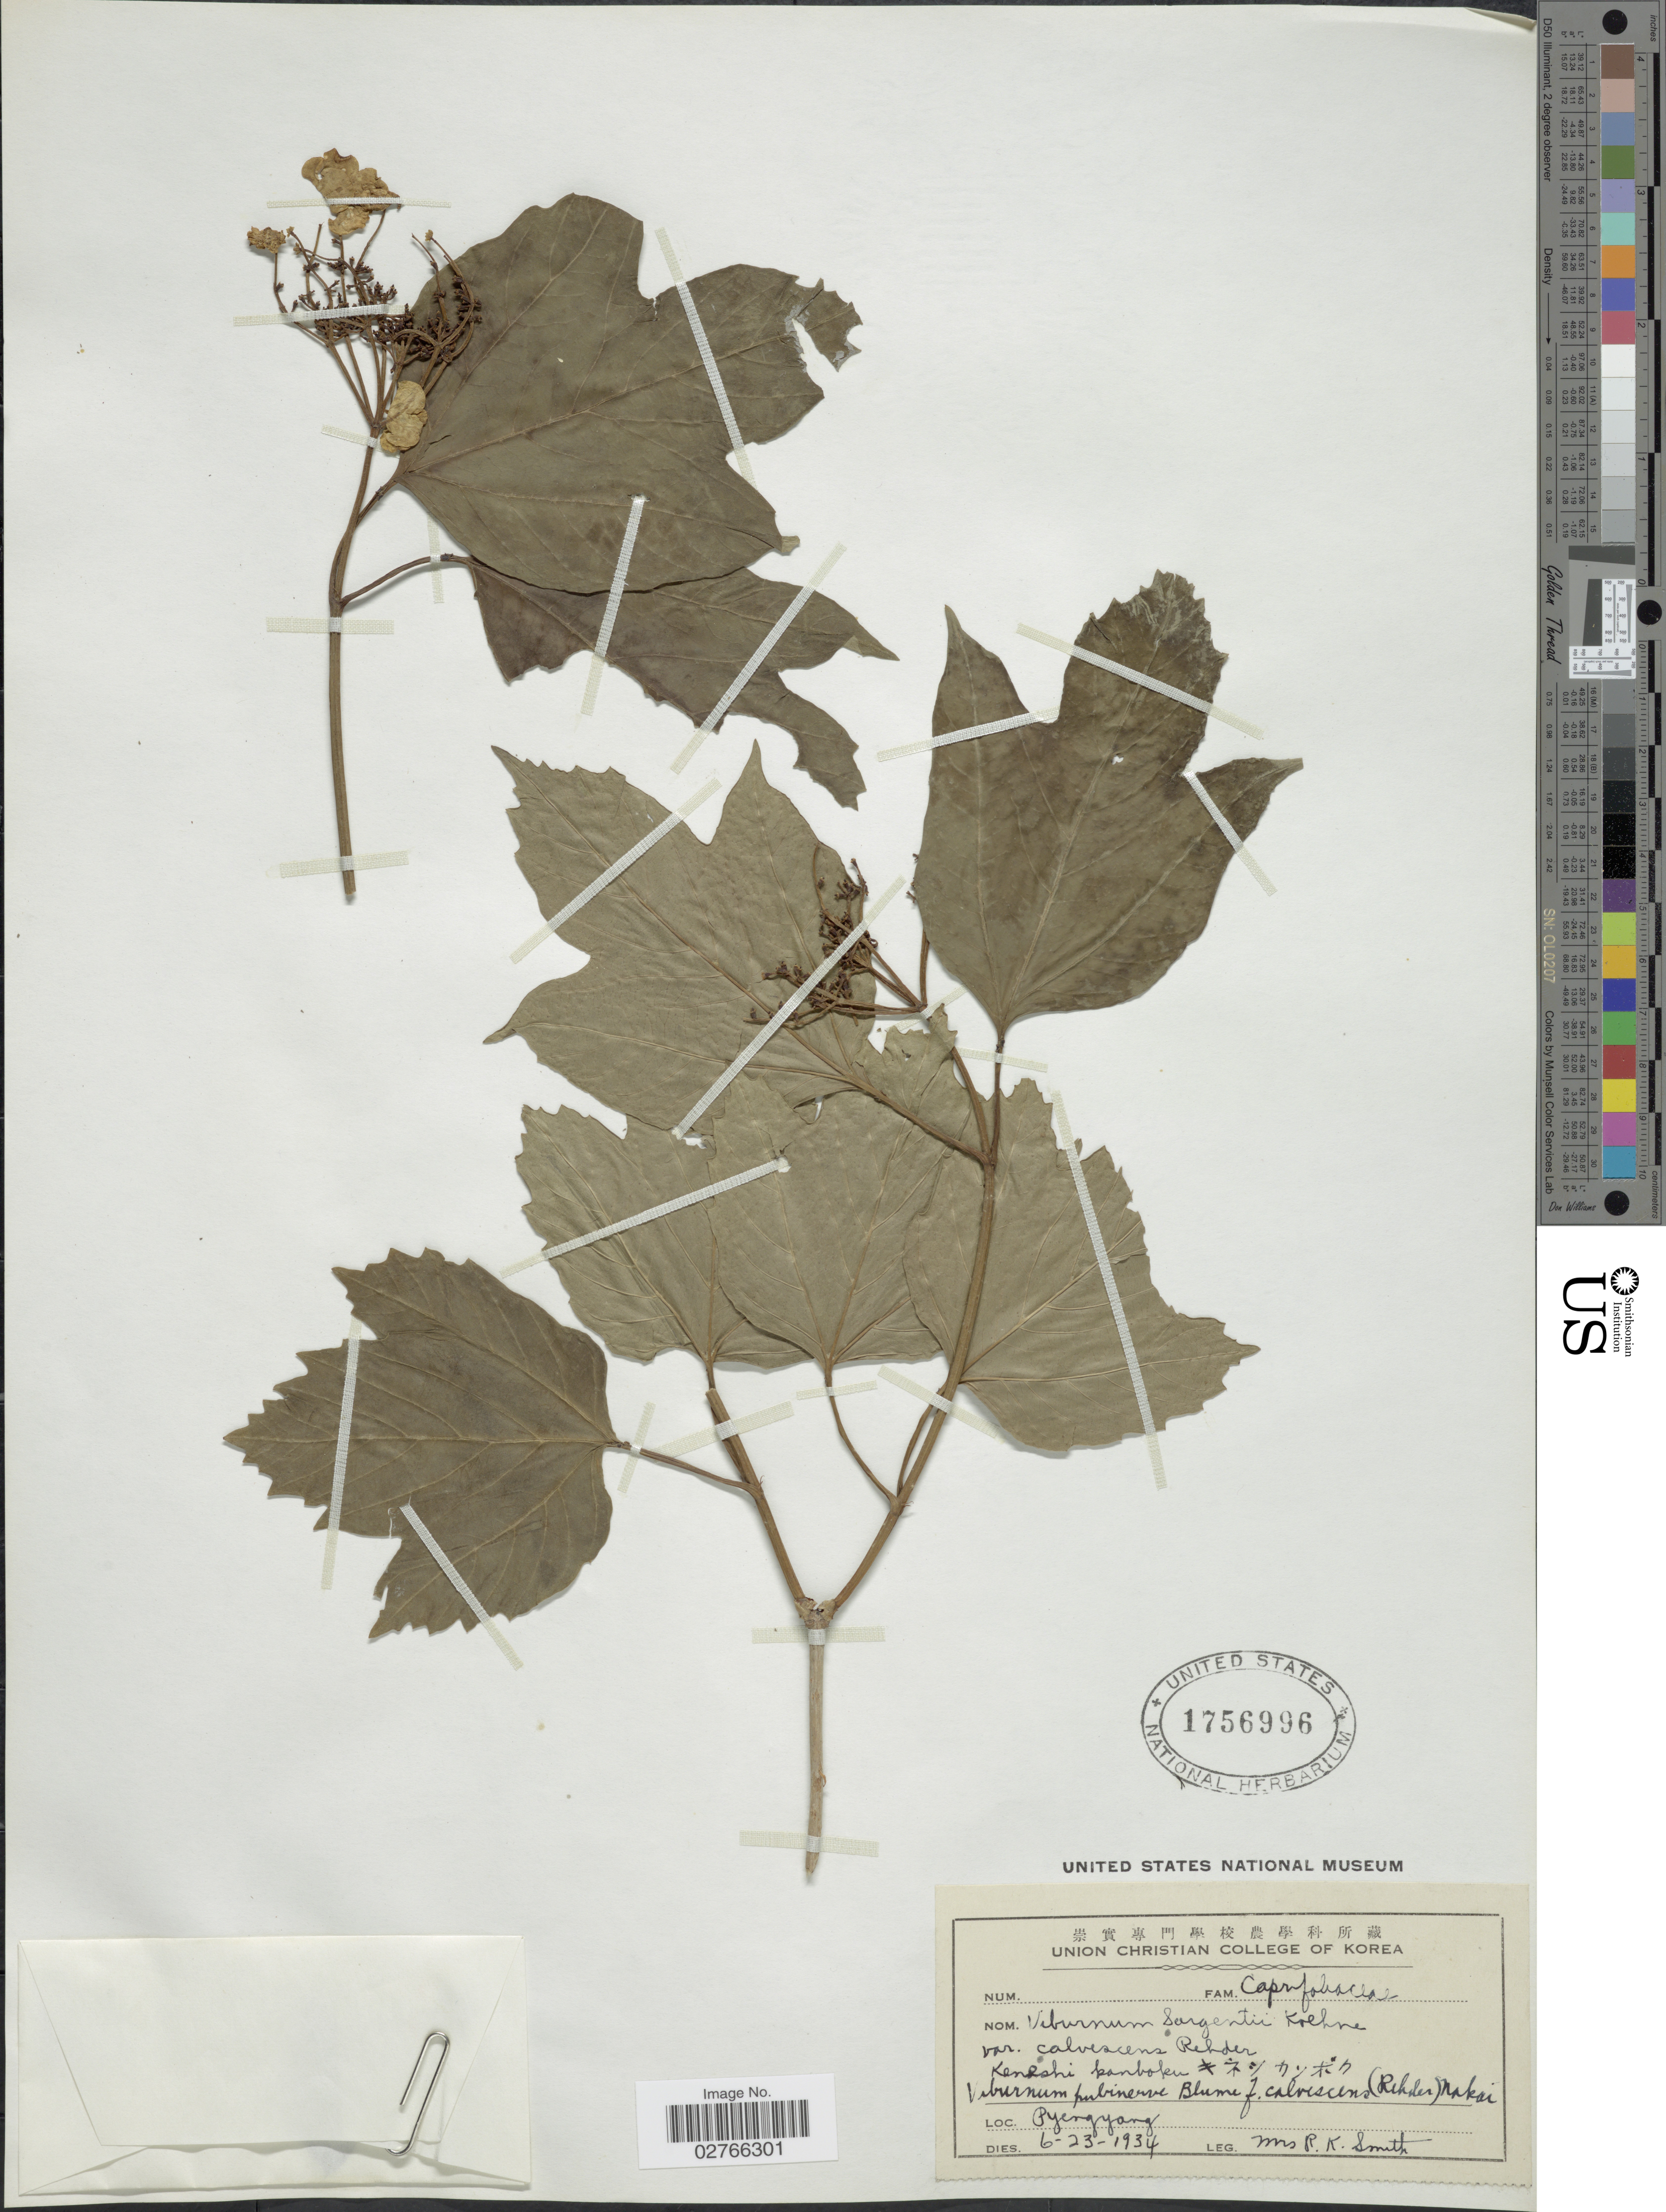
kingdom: Plantae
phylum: Tracheophyta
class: Magnoliopsida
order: Dipsacales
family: Viburnaceae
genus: Viburnum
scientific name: Viburnum opulus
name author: L.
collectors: Mrs. R. K. Smith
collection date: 1934-06-23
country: North Korea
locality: Pyengyang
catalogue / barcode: US 1756996